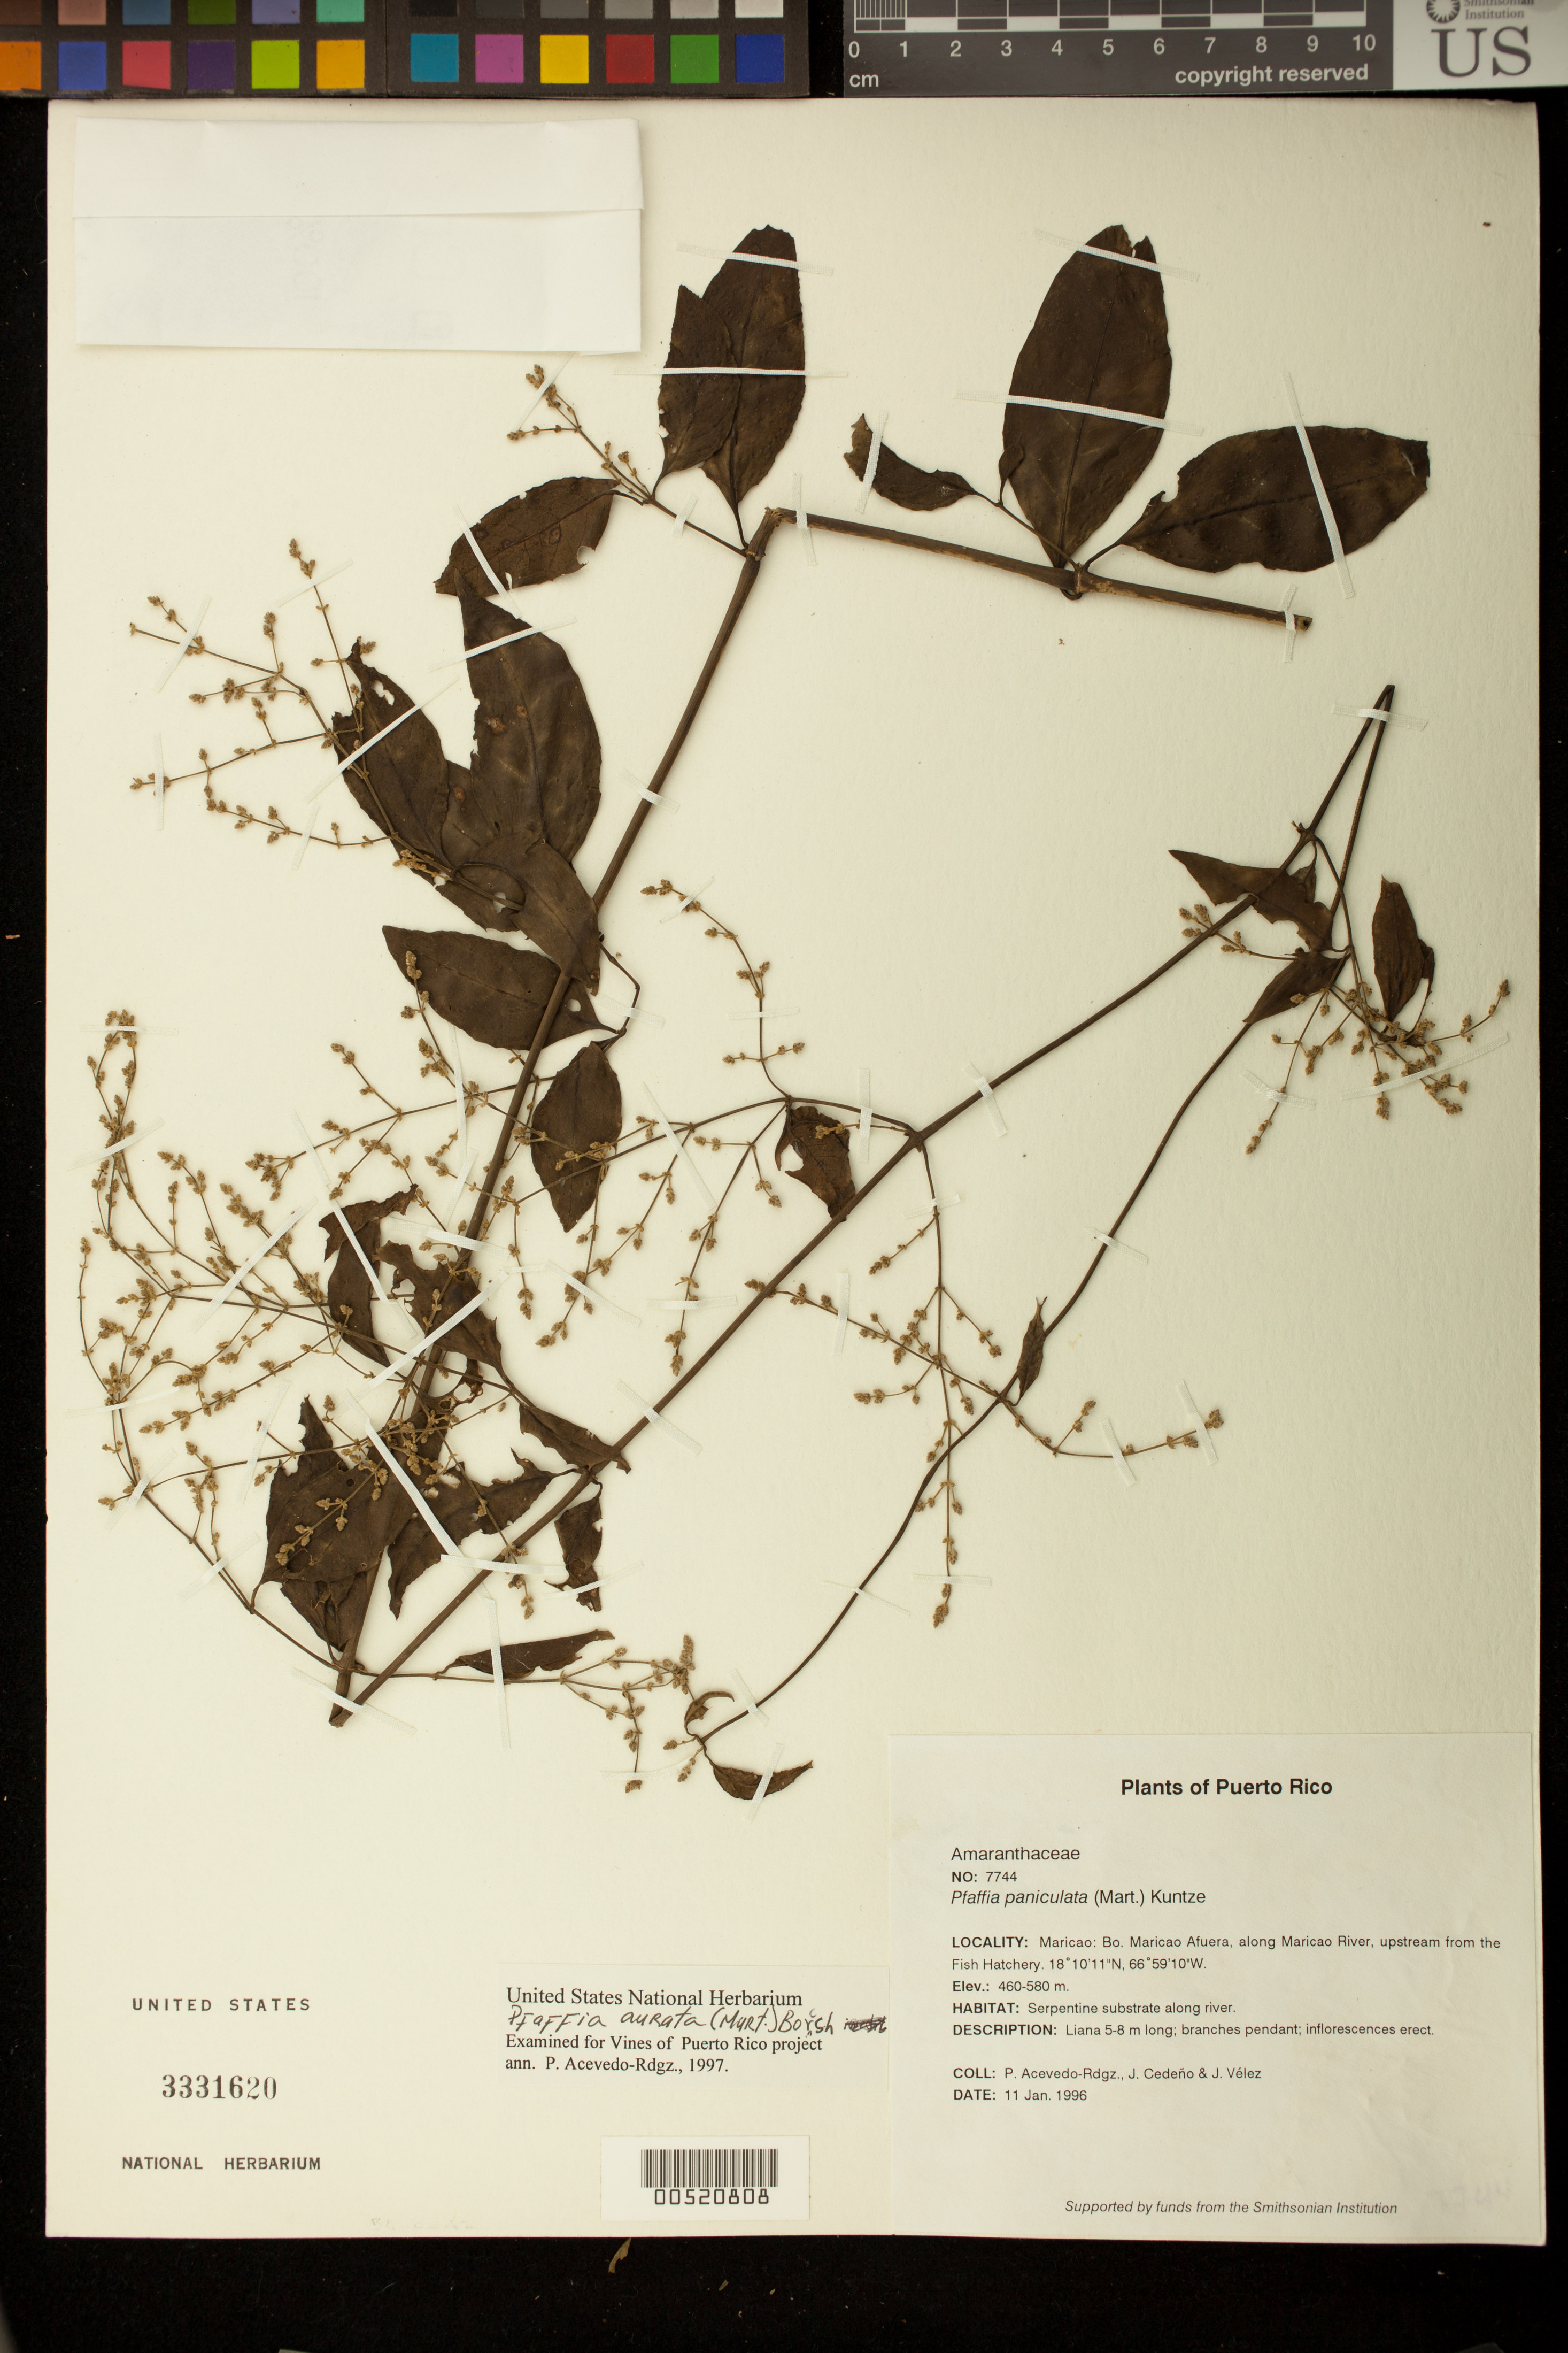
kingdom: Plantae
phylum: Tracheophyta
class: Magnoliopsida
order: Caryophyllales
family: Amaranthaceae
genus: Pedersenia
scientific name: Pedersenia argentata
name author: (Mart.) Holub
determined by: Acevedo-Rodríguez, P., (BOT), Smithsonian Institution - National Museum of Natural History (UNITED STATES)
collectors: P. Acevedo-Rodr., J. Cedeño & J. Vélez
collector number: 7744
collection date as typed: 11 Jan 1996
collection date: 1996-01-11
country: Puerto Rico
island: Puerto Rico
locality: Maricao: Bo. Maricao Afuera, along Maricao River, upstream from the Fish Hatchery.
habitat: Serpentine substrate along river.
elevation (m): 460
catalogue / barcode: US 3331620